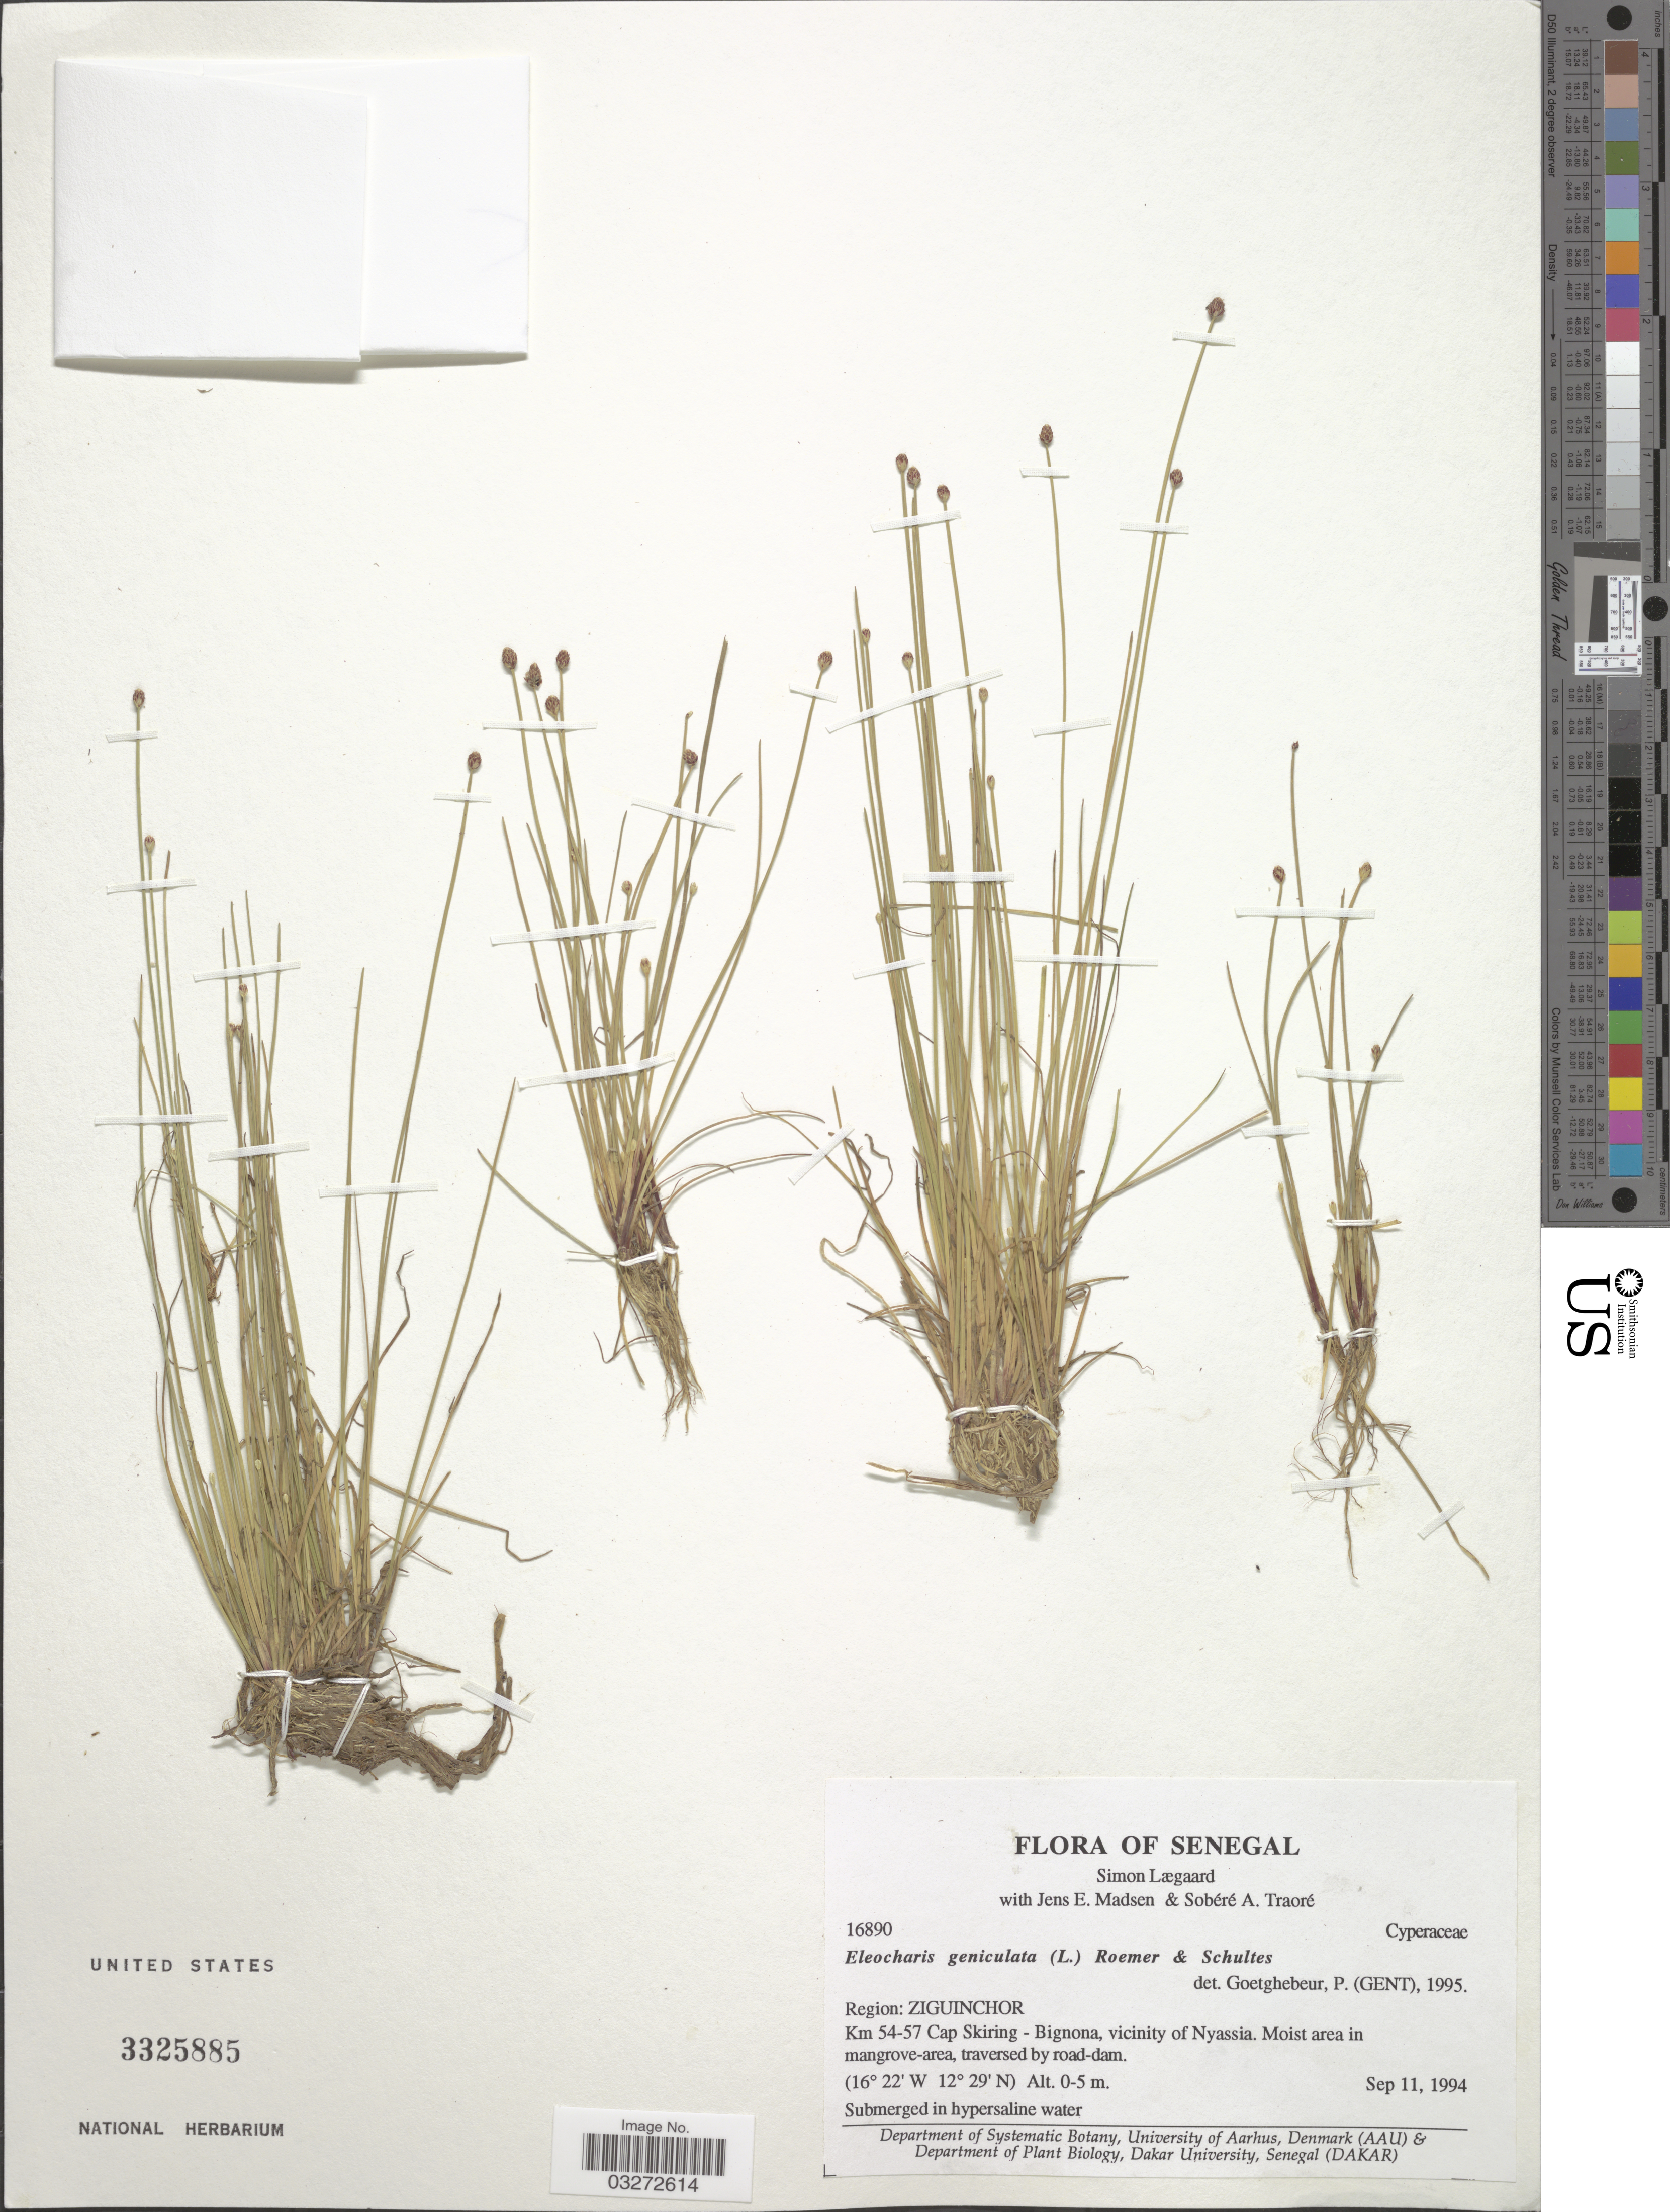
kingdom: Plantae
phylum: Tracheophyta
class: Liliopsida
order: Poales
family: Cyperaceae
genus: Eleocharis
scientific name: Eleocharis geniculata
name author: (L.) Roem. & Schult.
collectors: S. Lægaard, J. E. Madsen & S. Traore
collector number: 16890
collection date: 1994-09-11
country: Senegal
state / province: Ziguinchor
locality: Region: Ziguinchor. Km 54-57 Cap Skiring - Bignona, vicinity of Nyassia.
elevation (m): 0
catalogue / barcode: US 3325885